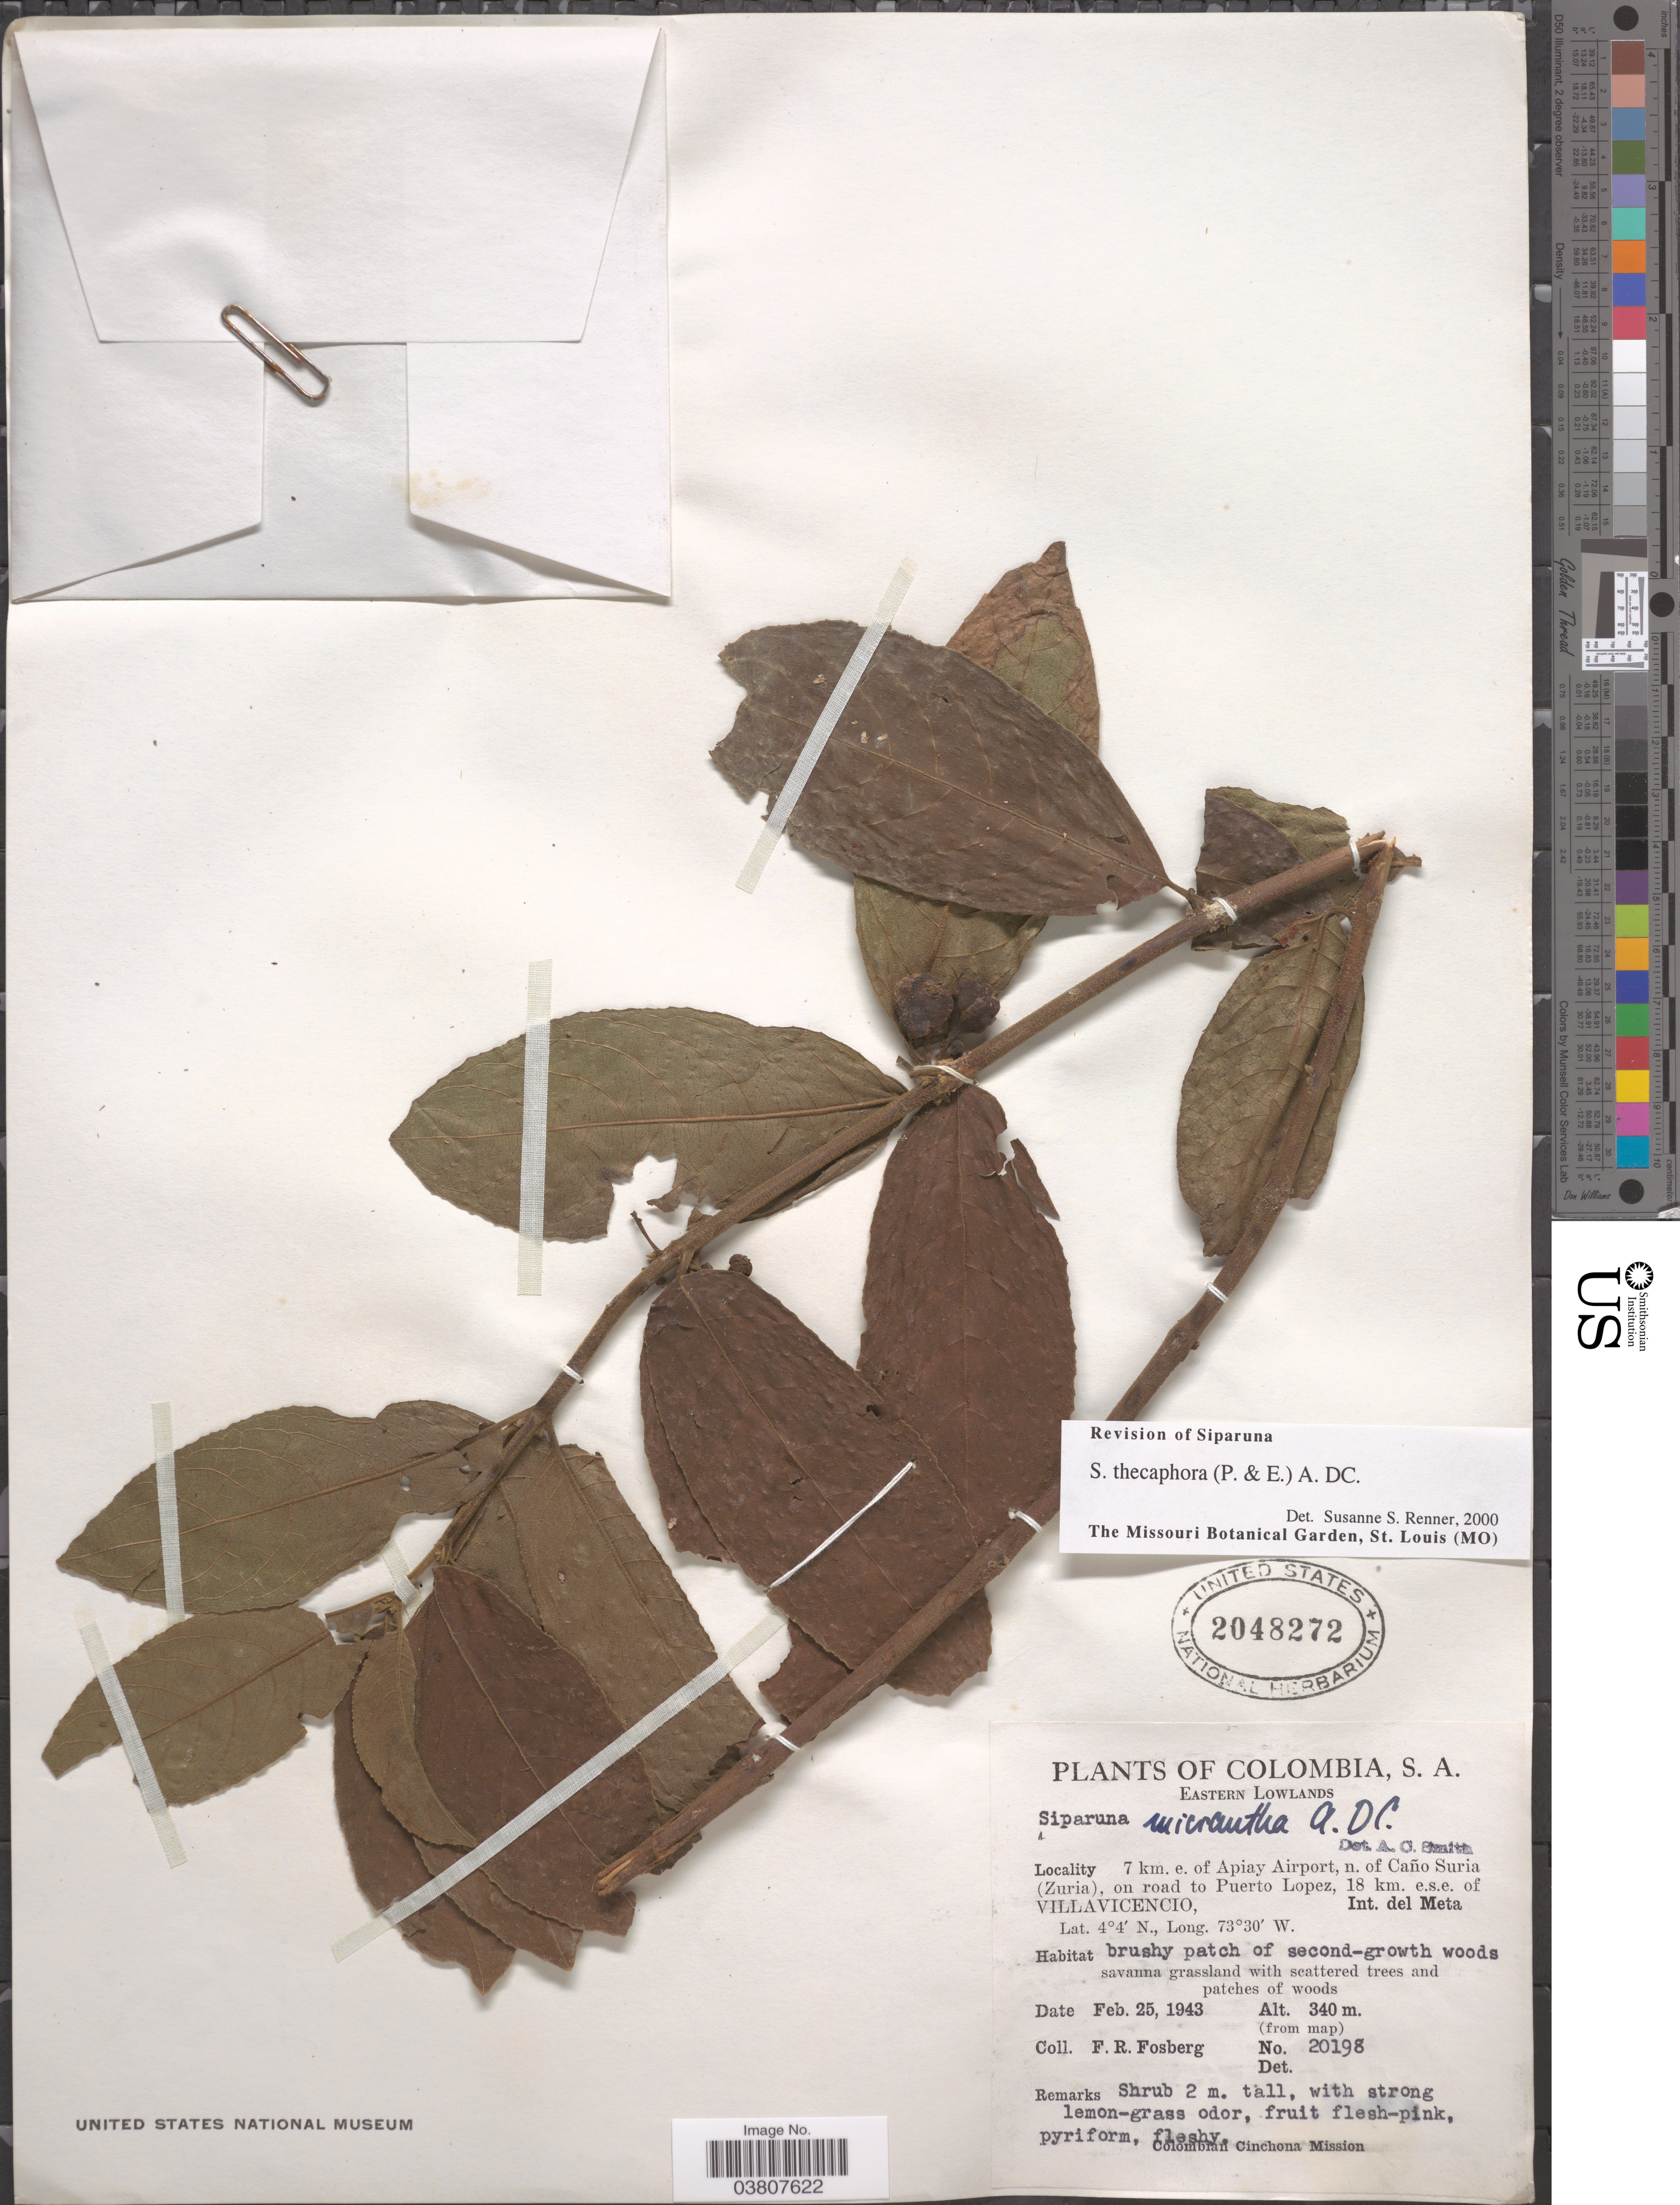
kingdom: Plantae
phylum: Tracheophyta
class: Magnoliopsida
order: Laurales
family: Siparunaceae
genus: Siparuna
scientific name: Siparuna thecaphora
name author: (Poepp. & Endl.) A. DC.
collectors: F. R. Fosberg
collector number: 20198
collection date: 1943-02-25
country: Colombia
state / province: Meta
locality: Eastern Lowlands. 7 km. e. of Aiay Airport, n. of Caño Suria (Zuria), on road to Puerto Lopez, 18 km. e.s.e. of Villavicencio, Int. del Meta.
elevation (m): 340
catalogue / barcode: US 2048272